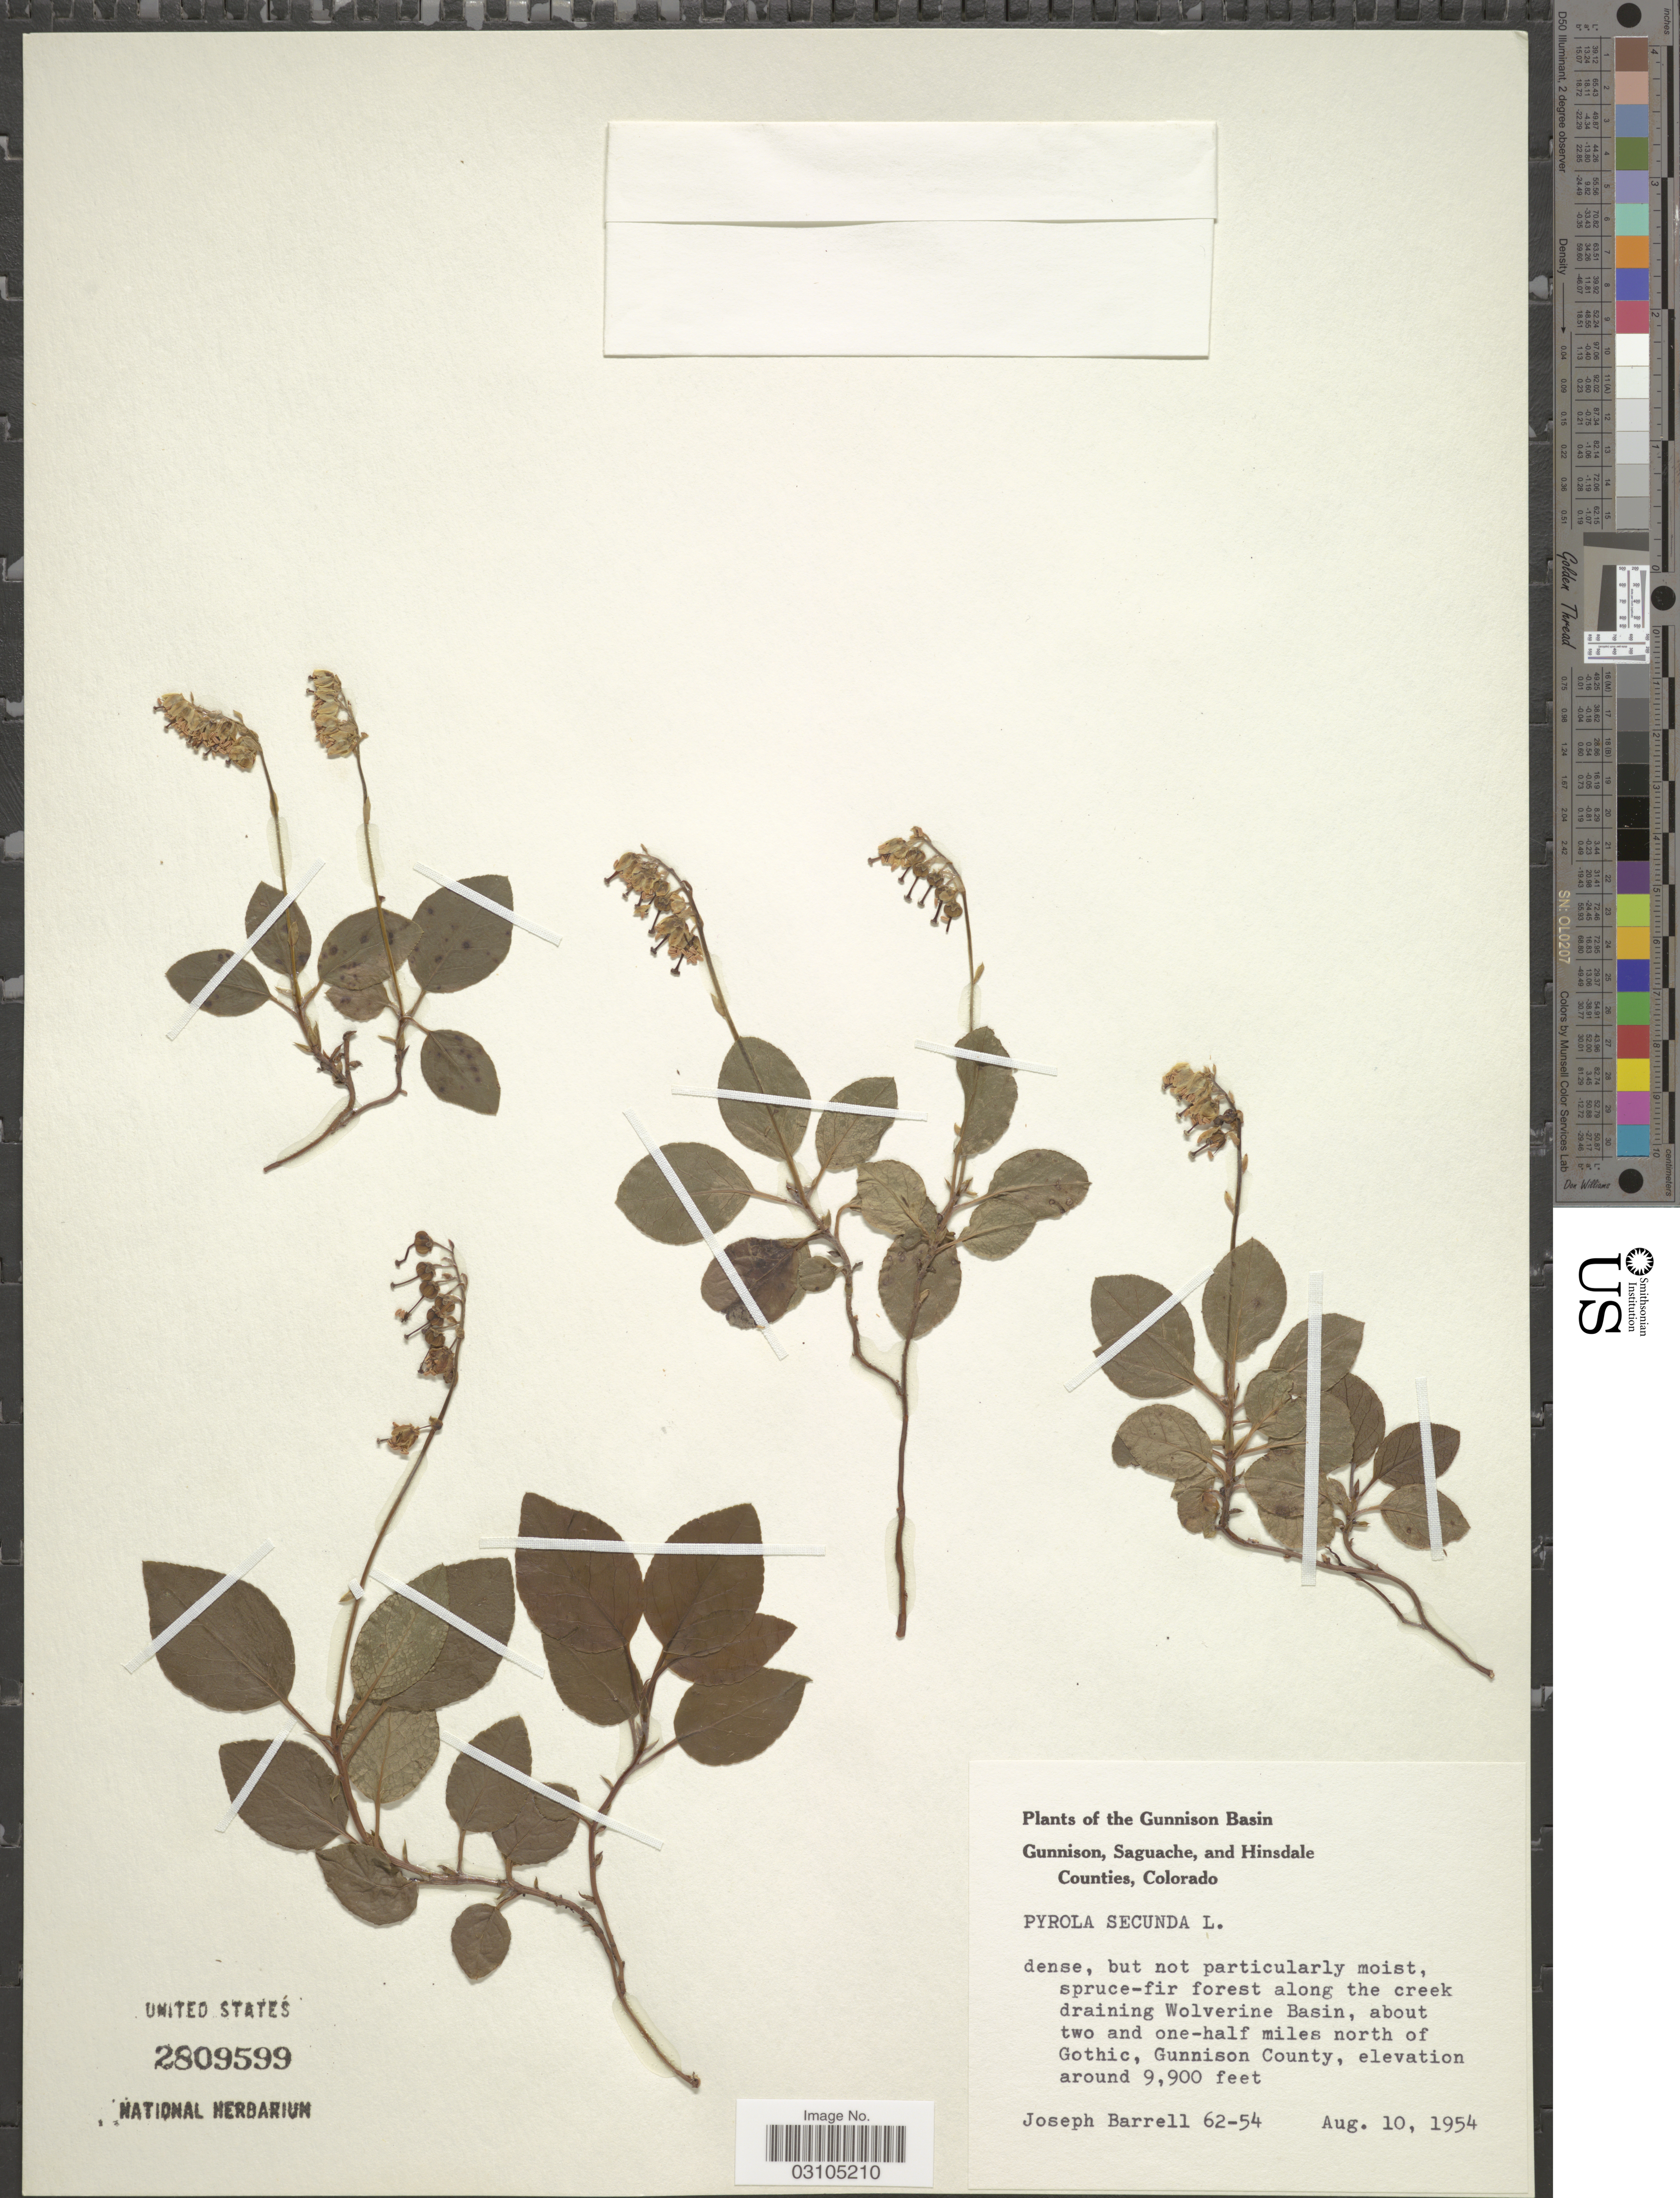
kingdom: Plantae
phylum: Tracheophyta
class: Magnoliopsida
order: Ericales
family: Ericaceae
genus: Orthilia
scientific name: Orthilia secunda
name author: (L.) House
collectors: J. Barrell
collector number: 62-54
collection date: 1954-08-10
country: United States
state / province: Colorado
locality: Gunnison Basin. Along the creek draining Wolverine Basin, about two and one-half miles north of Gothic, Gunnison County.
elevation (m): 3018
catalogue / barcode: US 2809599